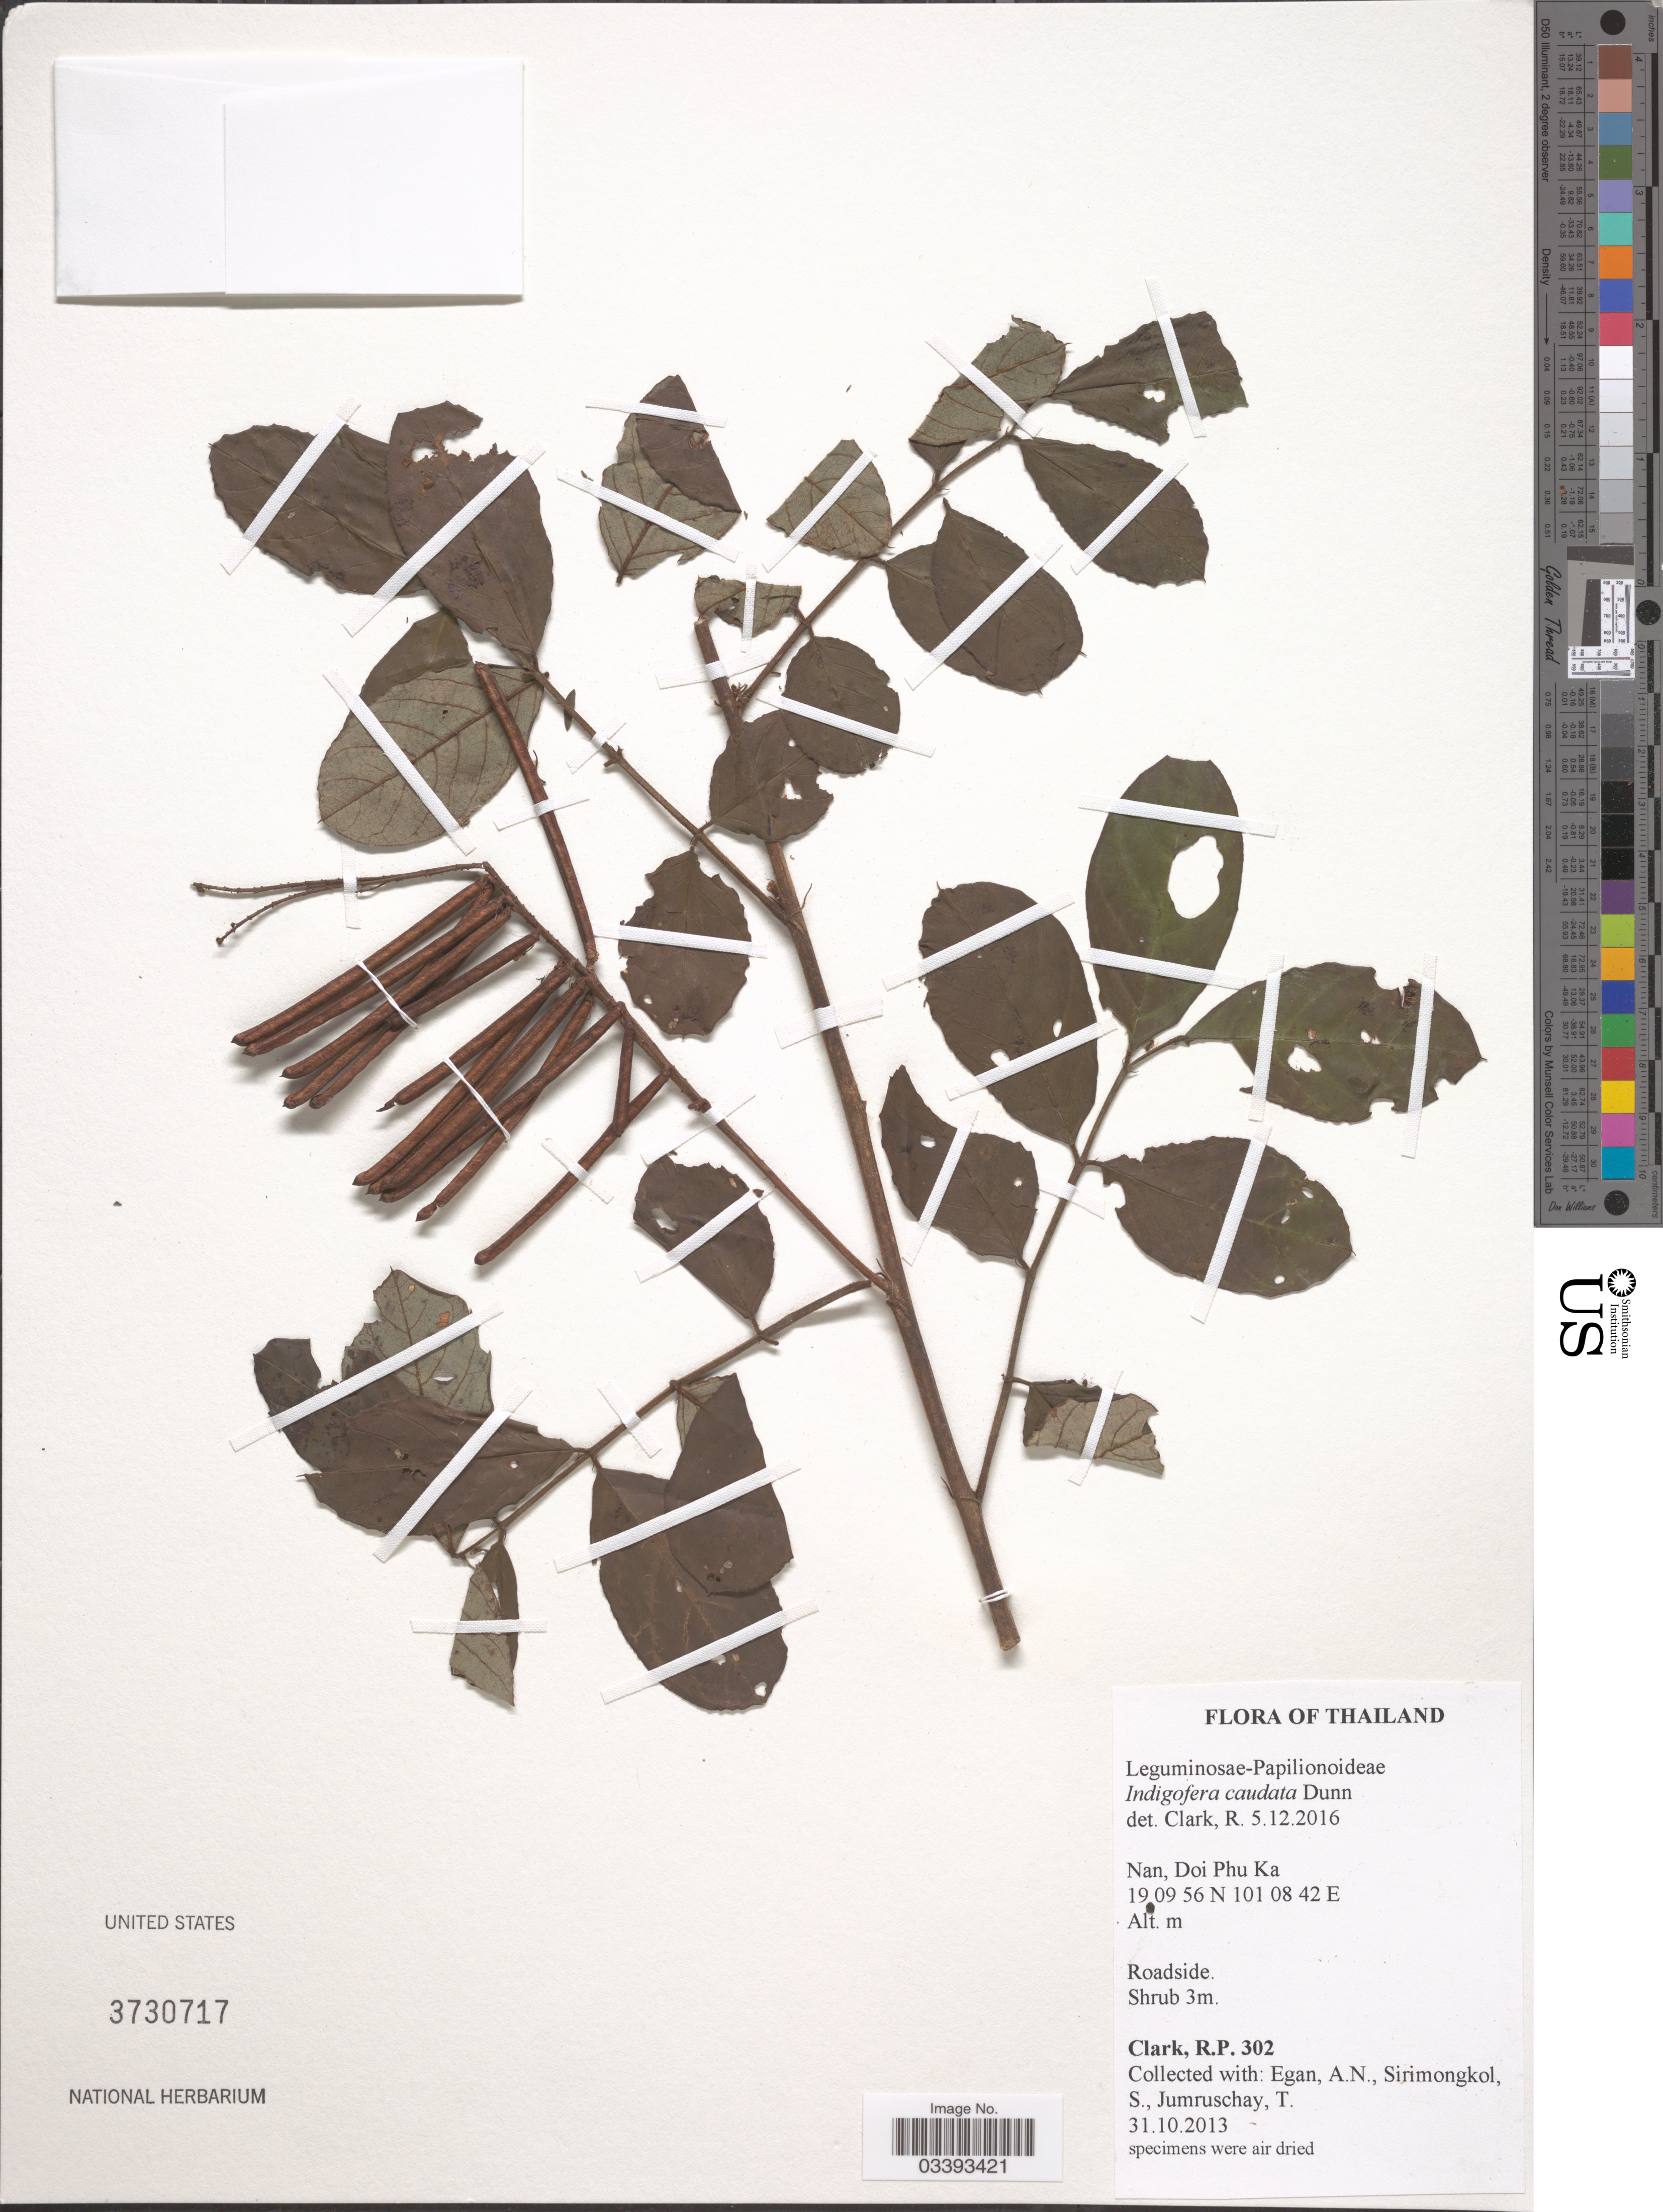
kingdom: Plantae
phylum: Tracheophyta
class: Magnoliopsida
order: Fabales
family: Fabaceae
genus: Indigofera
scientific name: Indigofera caudata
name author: Dunn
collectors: R. P. Clark, A. N. Egan, S. Sirimongkol & T. Jumruschay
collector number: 302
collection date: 2013-10-31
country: Thailand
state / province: Nan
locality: Doi Phu Ka.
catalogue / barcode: US 3730717